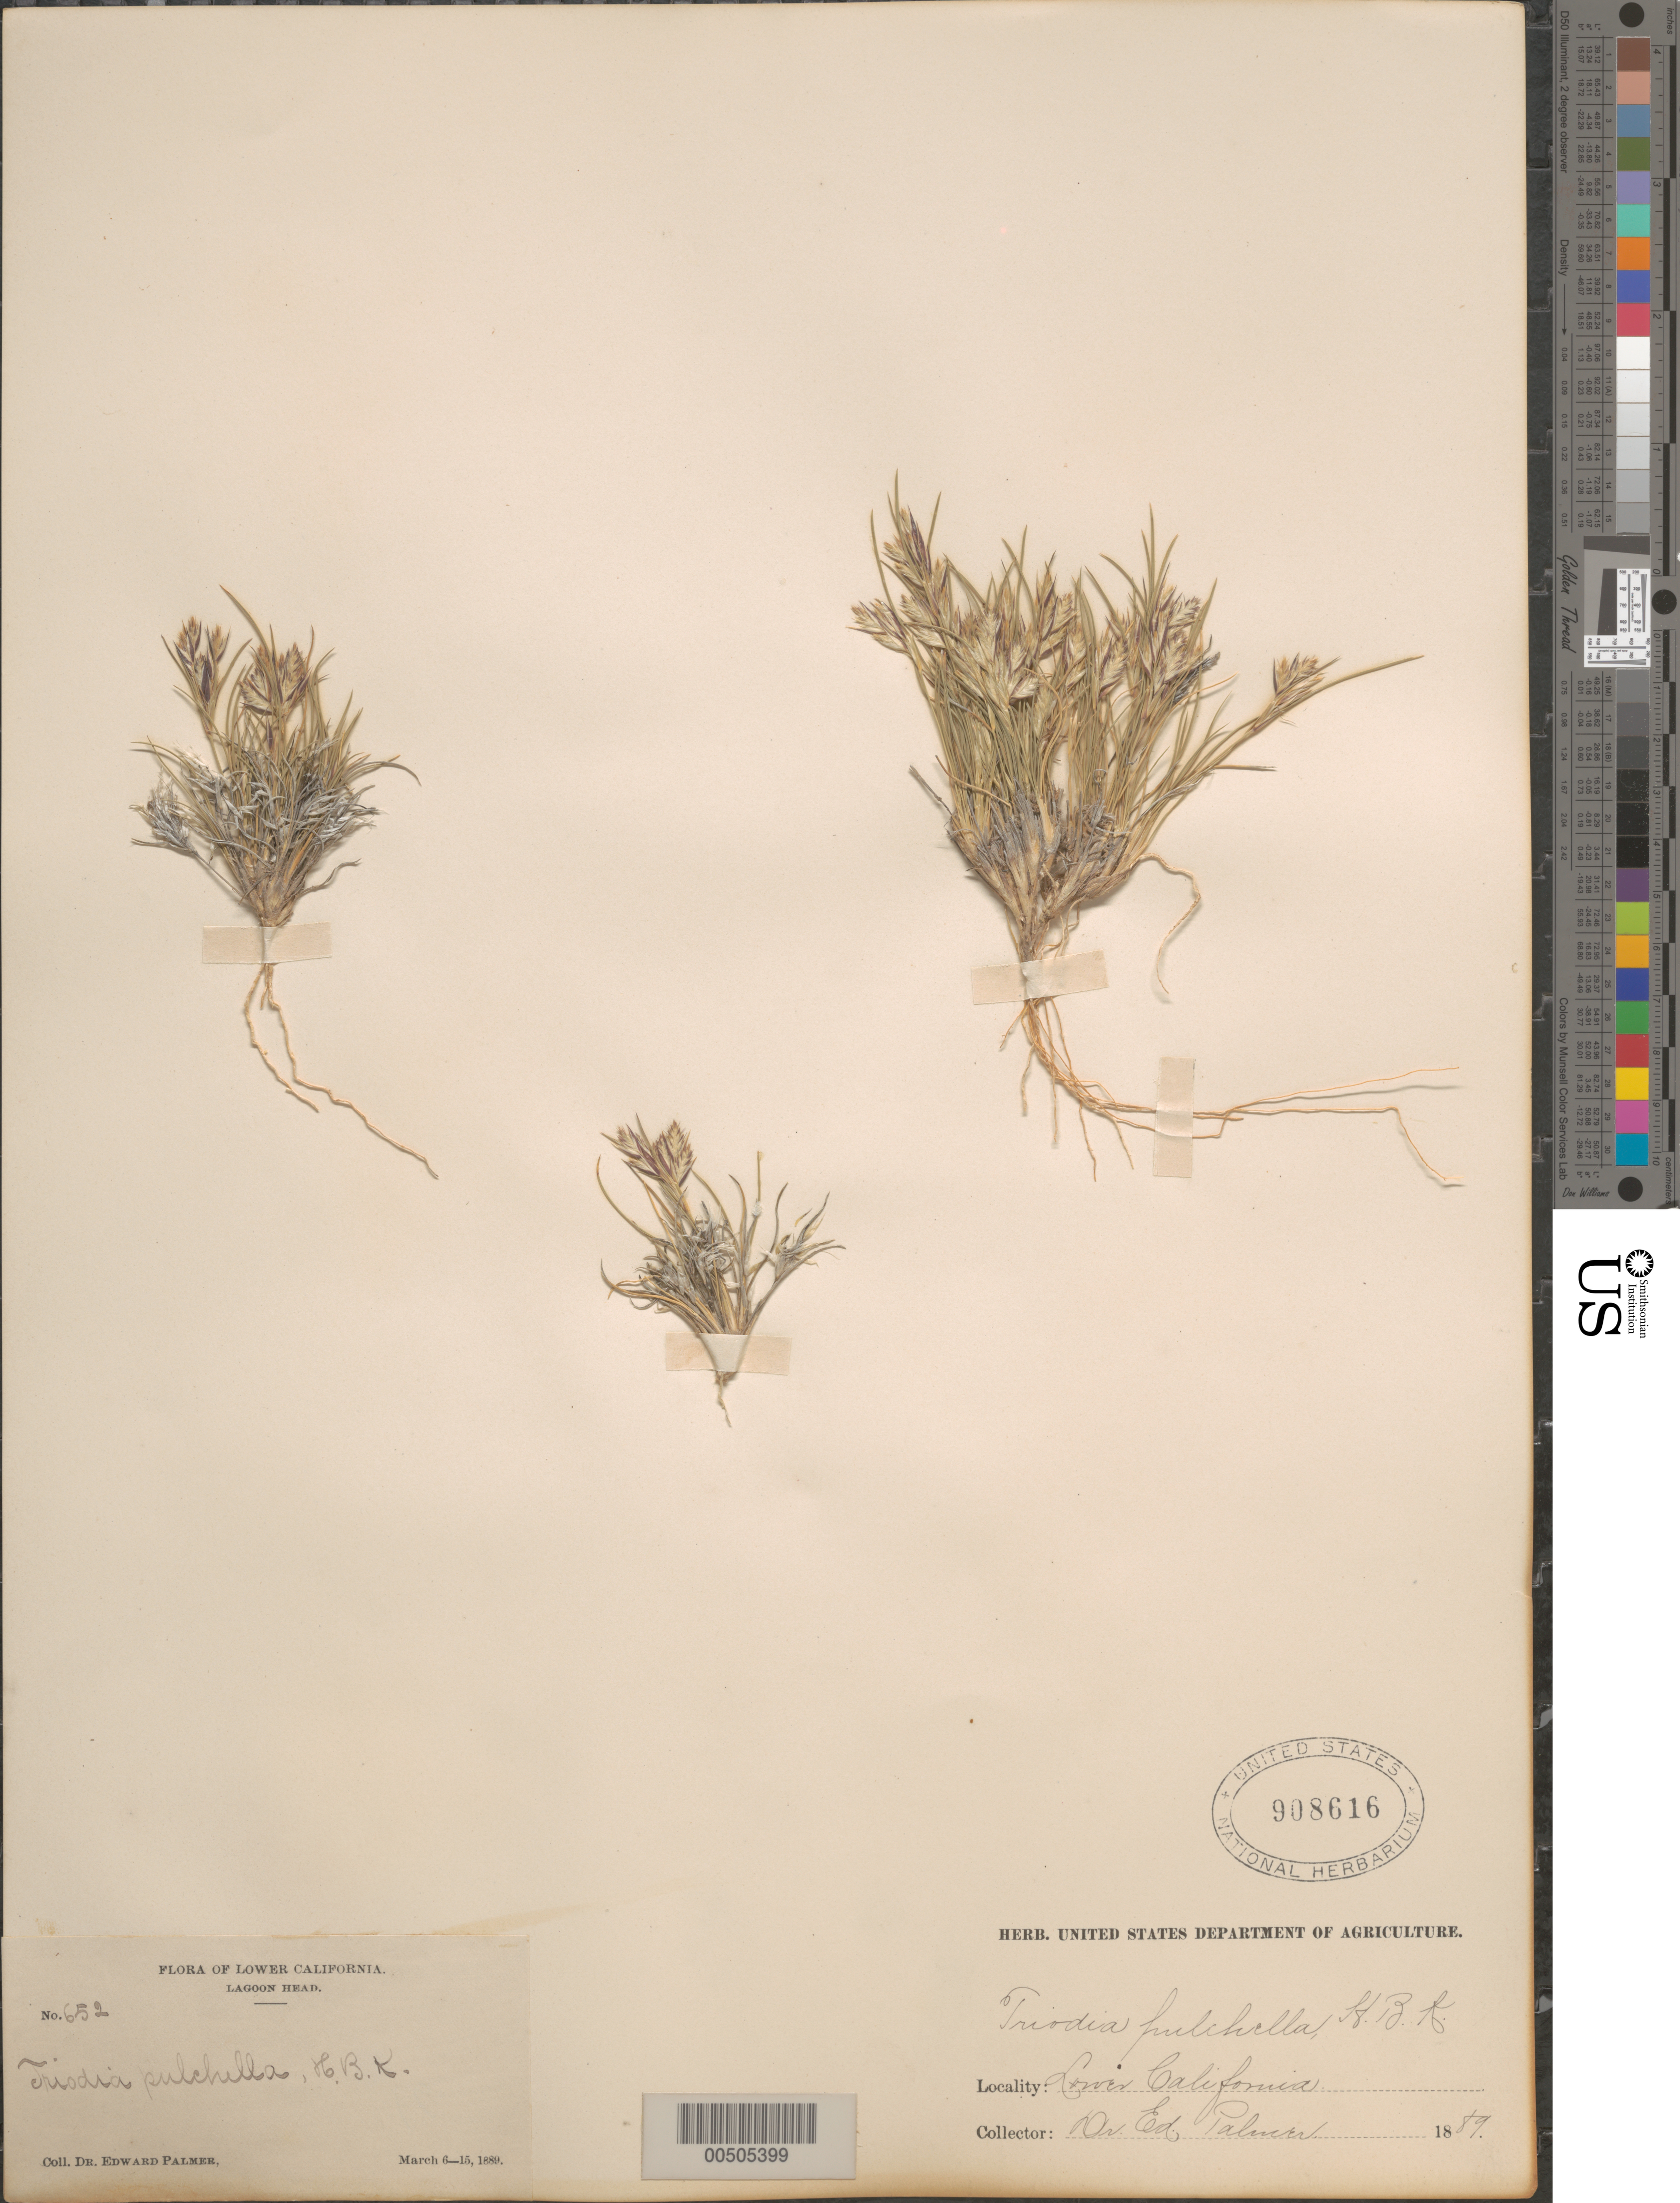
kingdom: Plantae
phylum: Tracheophyta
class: Liliopsida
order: Poales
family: Poaceae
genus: Erioneuron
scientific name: Erioneuron pulchellum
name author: (Kunth) Tateoka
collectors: E. Palmer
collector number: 652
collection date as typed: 6 Mar 1889 to 15 Mar 1889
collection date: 1889-03-06/1889-03-15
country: Mexico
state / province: Baja California Norte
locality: Lagoon Head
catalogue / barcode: US 908616